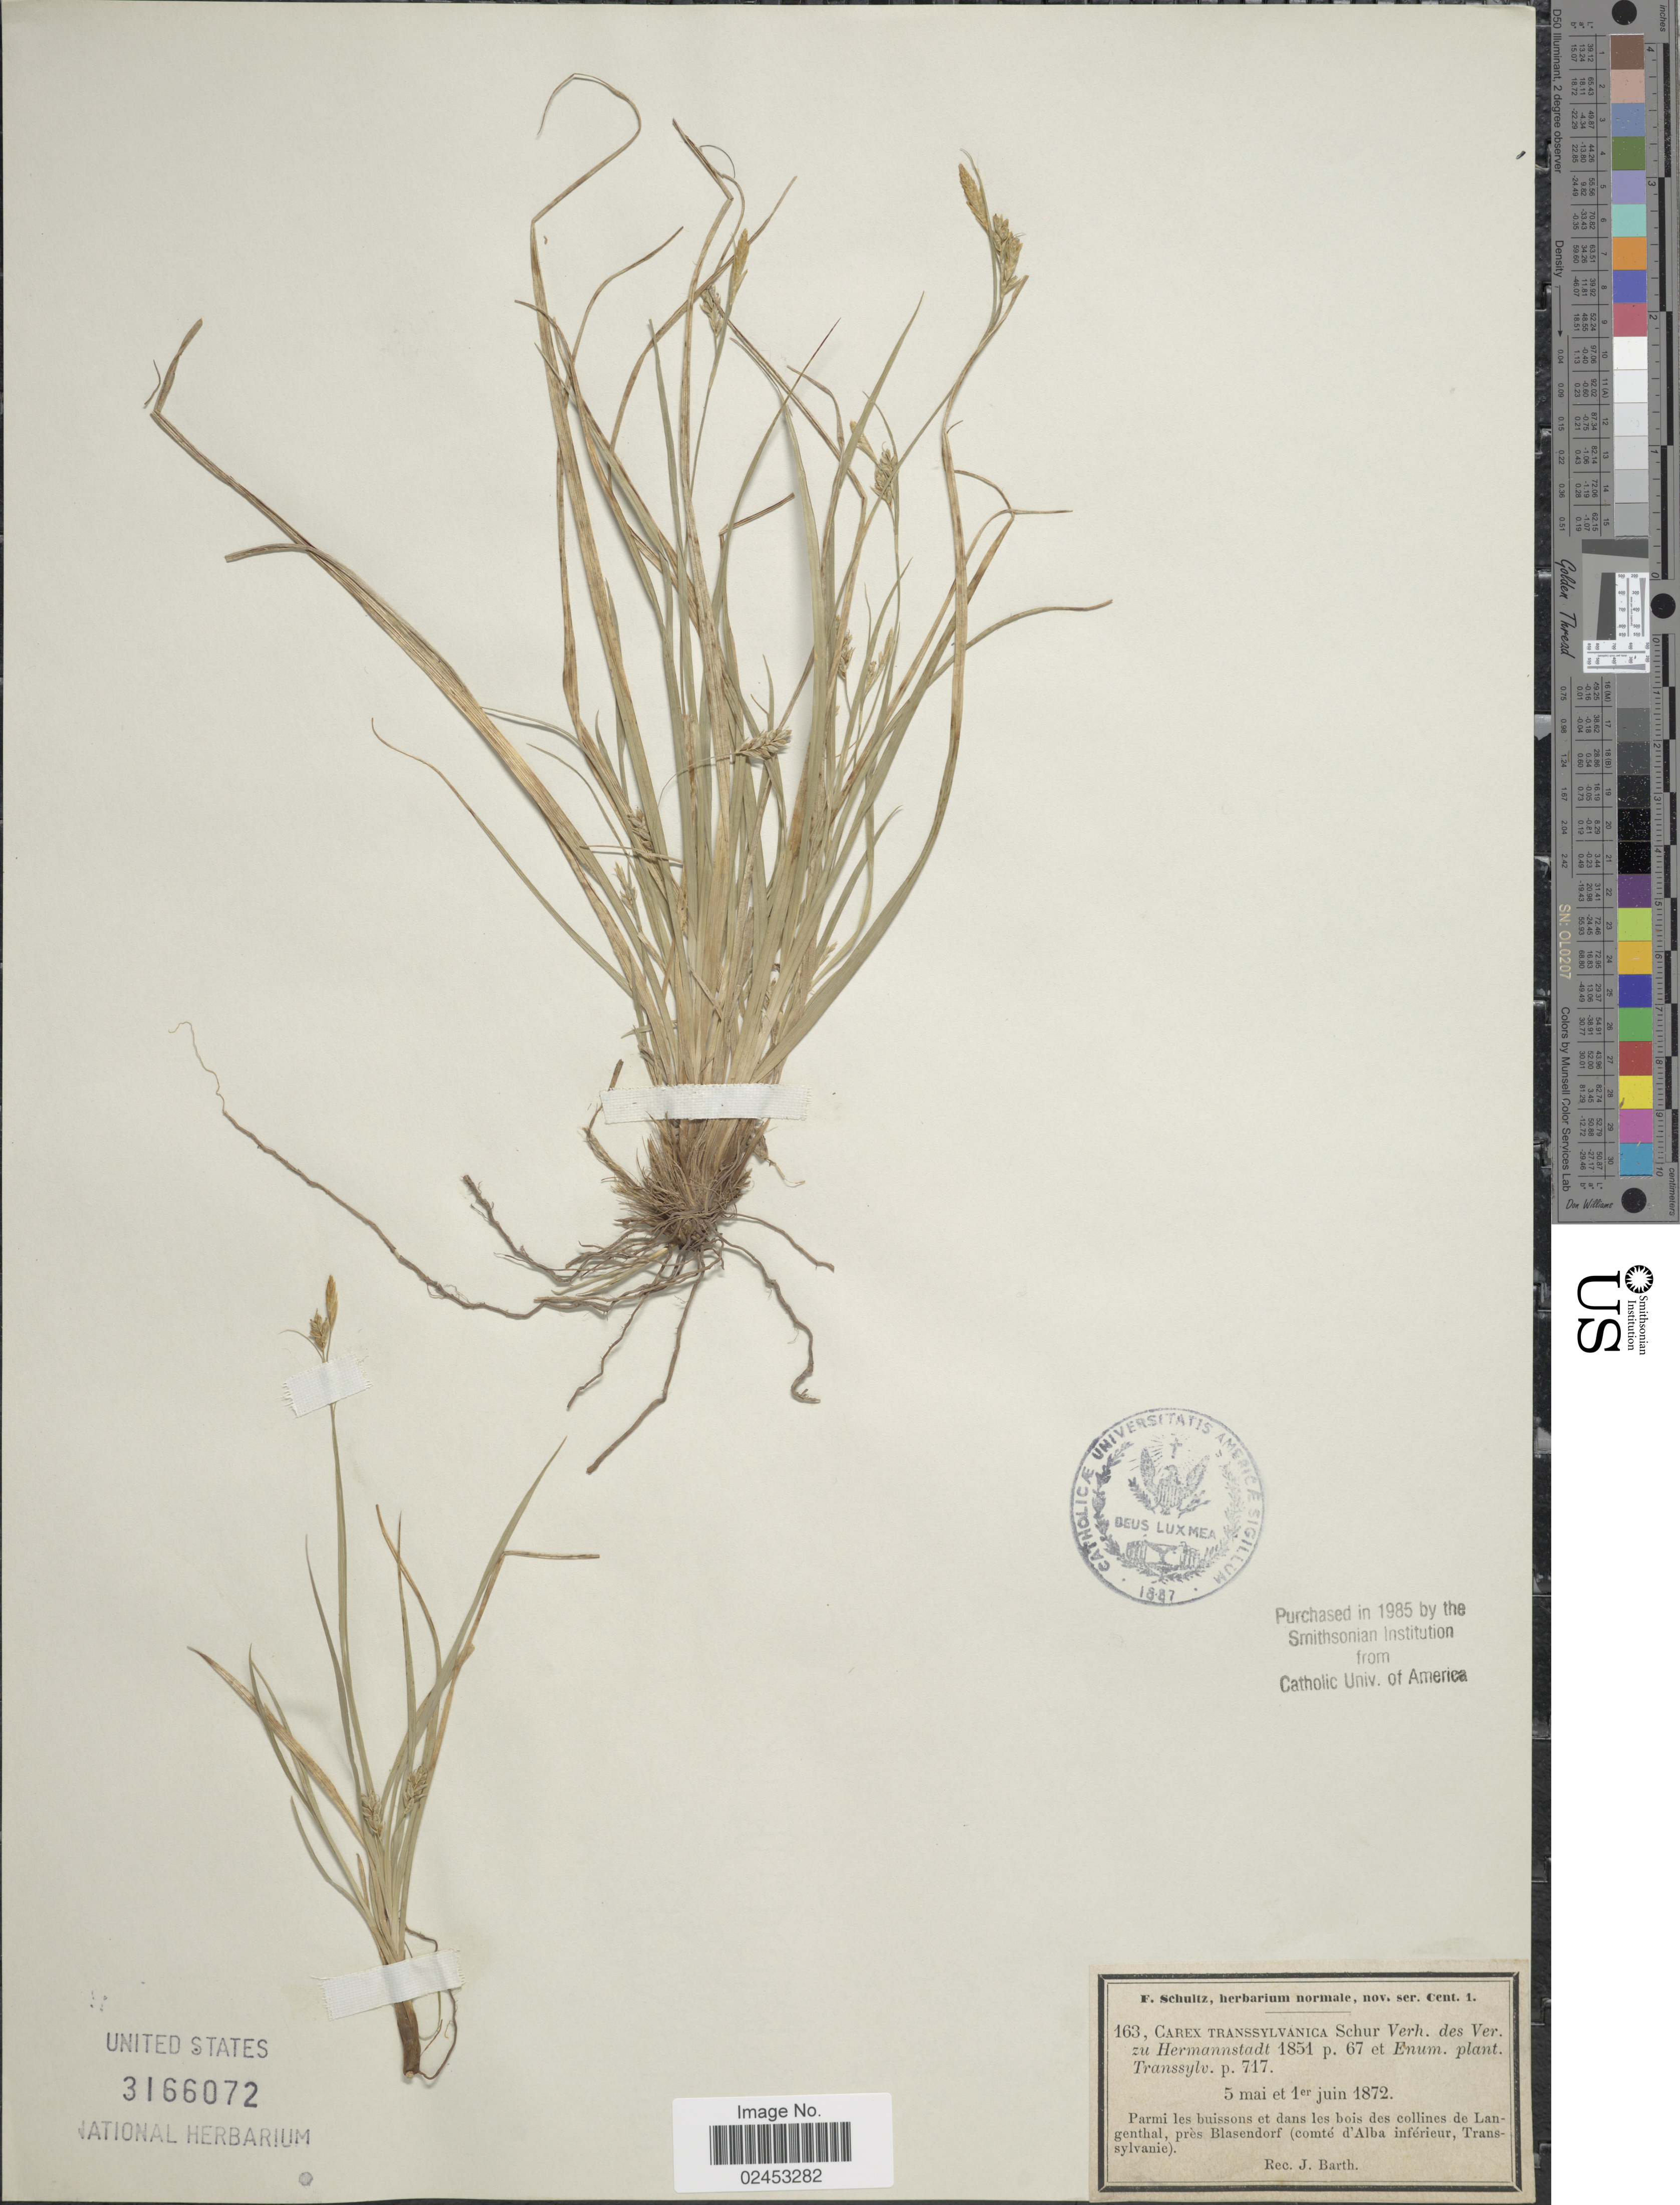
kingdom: Plantae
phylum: Tracheophyta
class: Liliopsida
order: Poales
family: Cyperaceae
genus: Carex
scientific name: Carex transsilvanica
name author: Schur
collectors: J. Barth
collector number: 163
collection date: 1872-05-05/1872-06-01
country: Romania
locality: Parmi les buisson et dan les bois des collines de Langenthal, pres Blasendorf (comte d'Alba inferieur, Transsylvanie)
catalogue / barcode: US 3166072